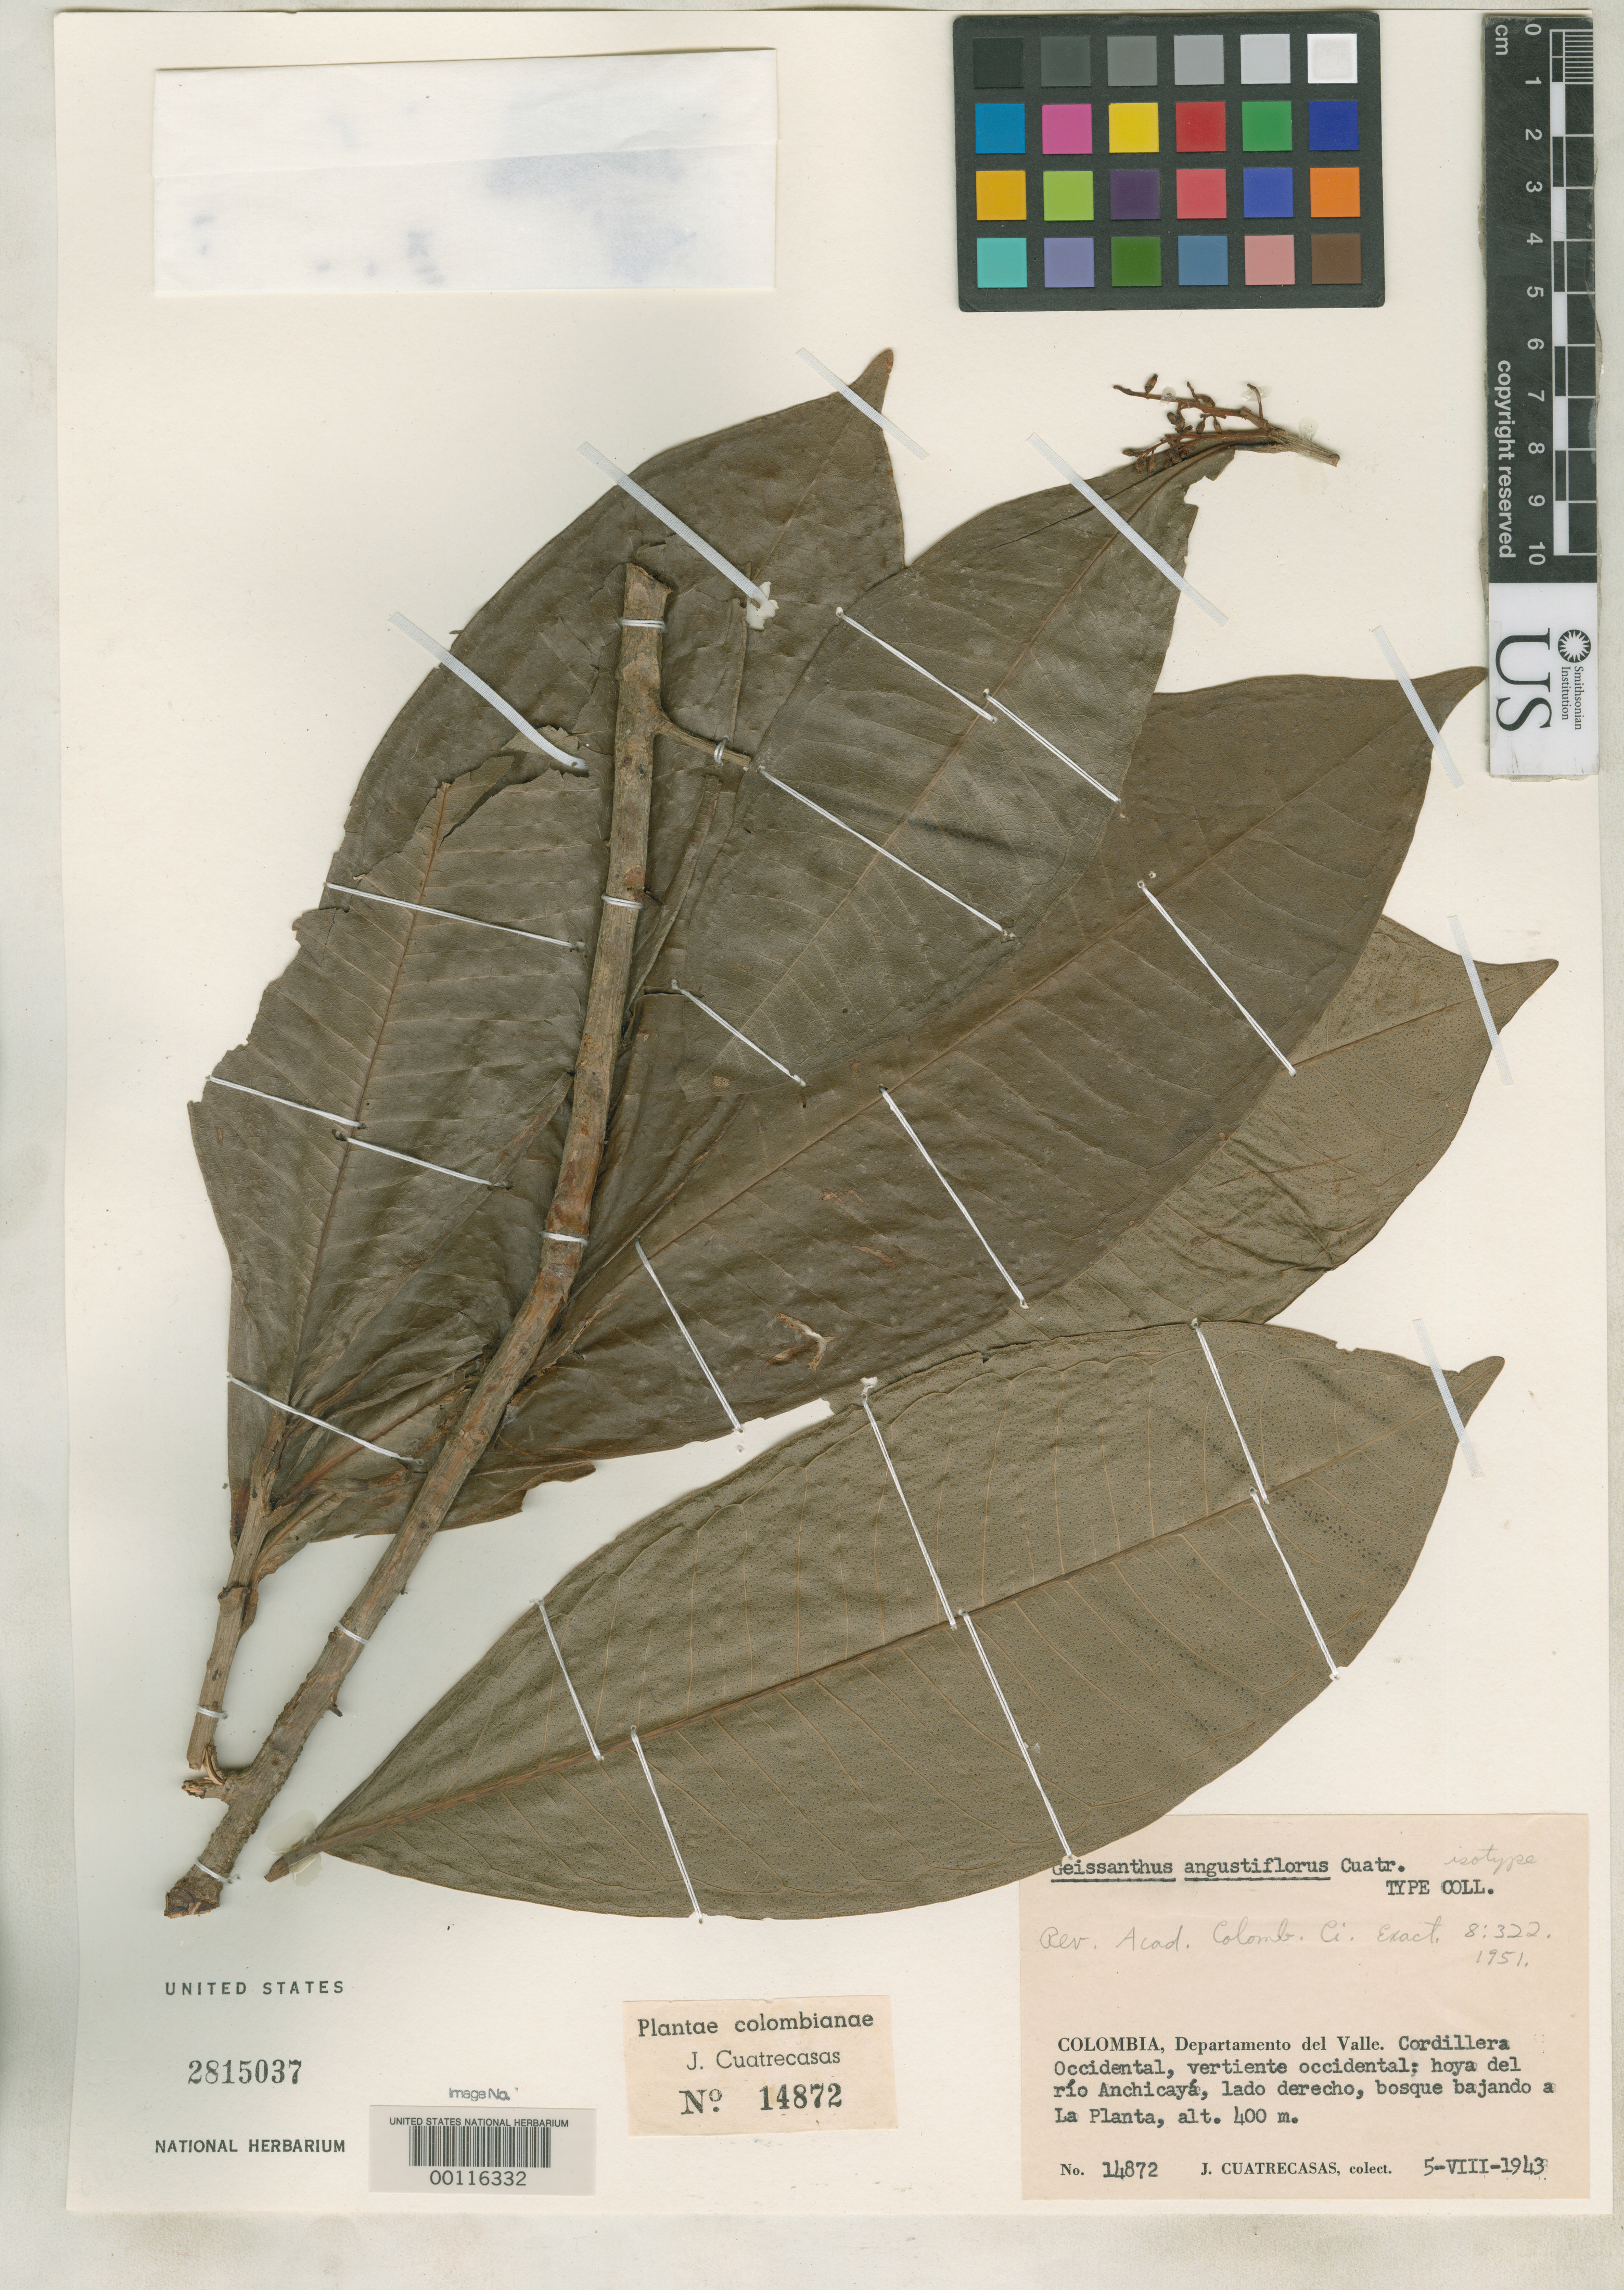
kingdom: Plantae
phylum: Tracheophyta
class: Magnoliopsida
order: Ericales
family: Primulaceae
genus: Geissanthus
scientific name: Geissanthus angustiflorus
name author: Cuatrec.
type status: Isotype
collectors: J. Cuatrecasas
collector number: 14872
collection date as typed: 05 Aug 1943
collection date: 1943-08-05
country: Colombia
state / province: Valle del Cauca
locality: Hoya del Rio Anchicaya.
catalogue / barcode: US 2815037